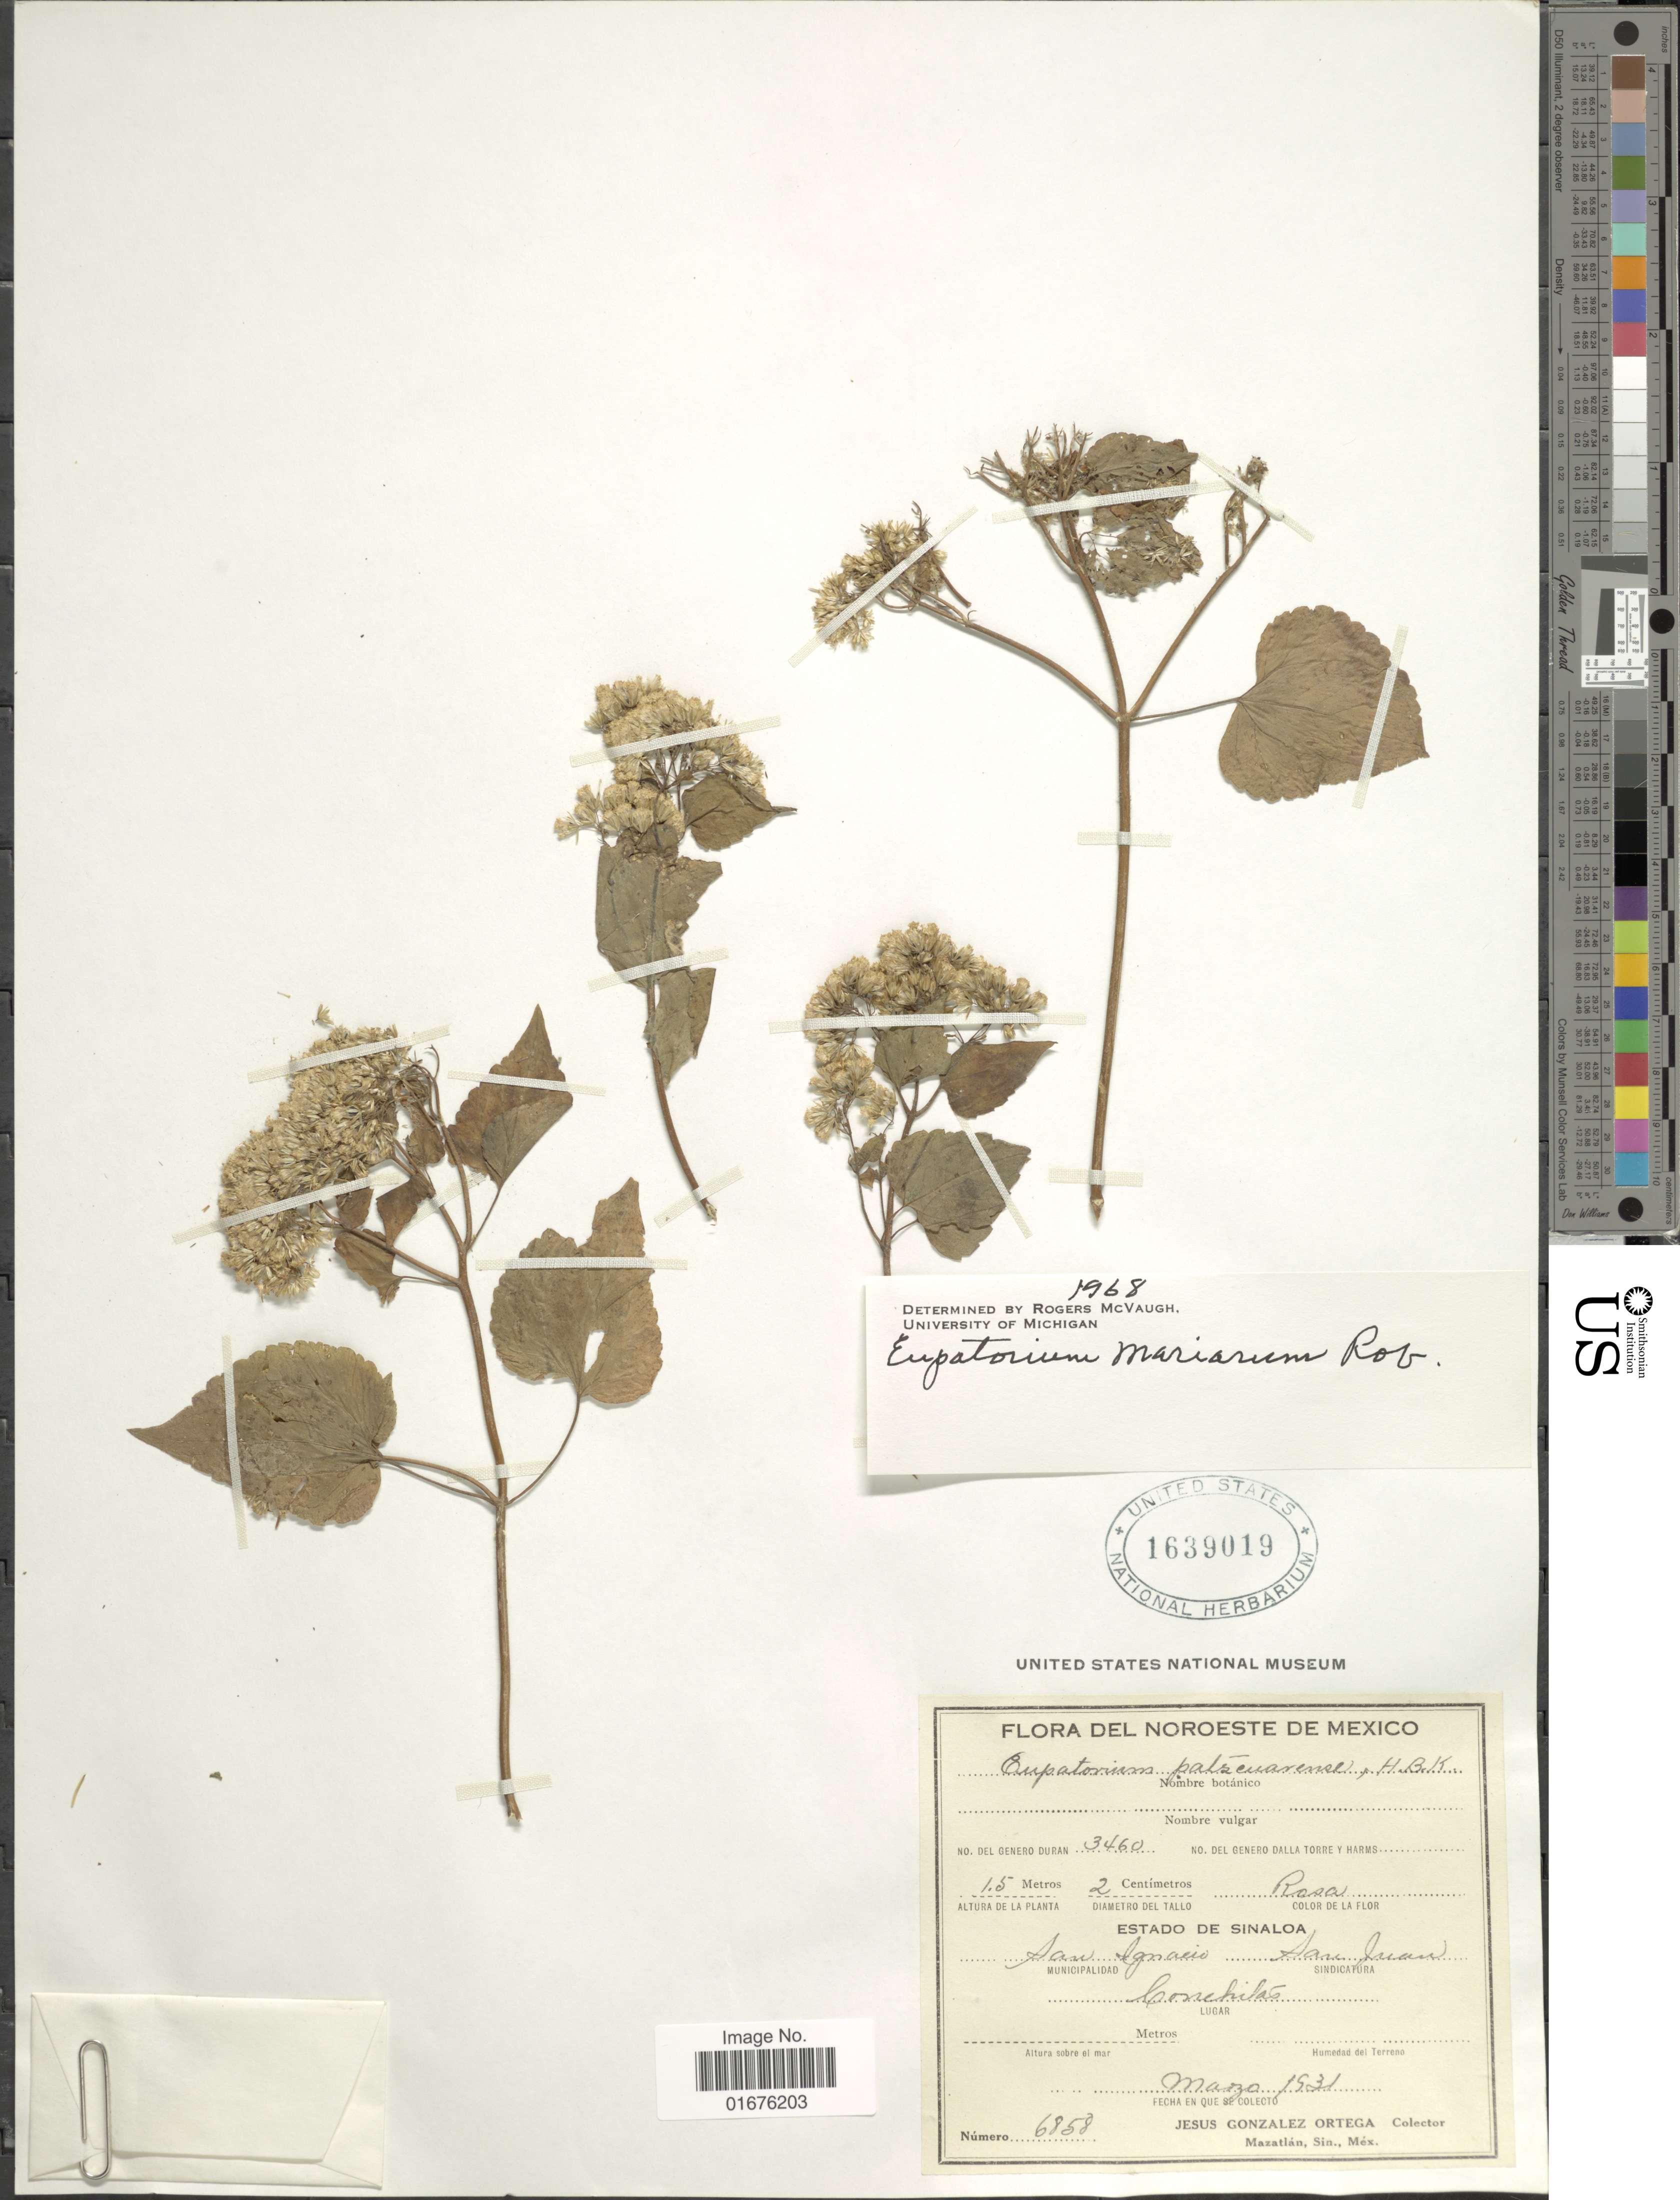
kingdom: Plantae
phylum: Tracheophyta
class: Magnoliopsida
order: Asterales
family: Asteraceae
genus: Ageratina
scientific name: Ageratina mariarum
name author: (B.L. Rob.) R.M. King & H. Rob.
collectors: J. Ortega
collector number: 6858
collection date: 1931-03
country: Mexico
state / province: Sinaloa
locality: San Ignacio Municipalidad, San Juan Sindicatura, Conchilas Lugar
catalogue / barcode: US 1639019